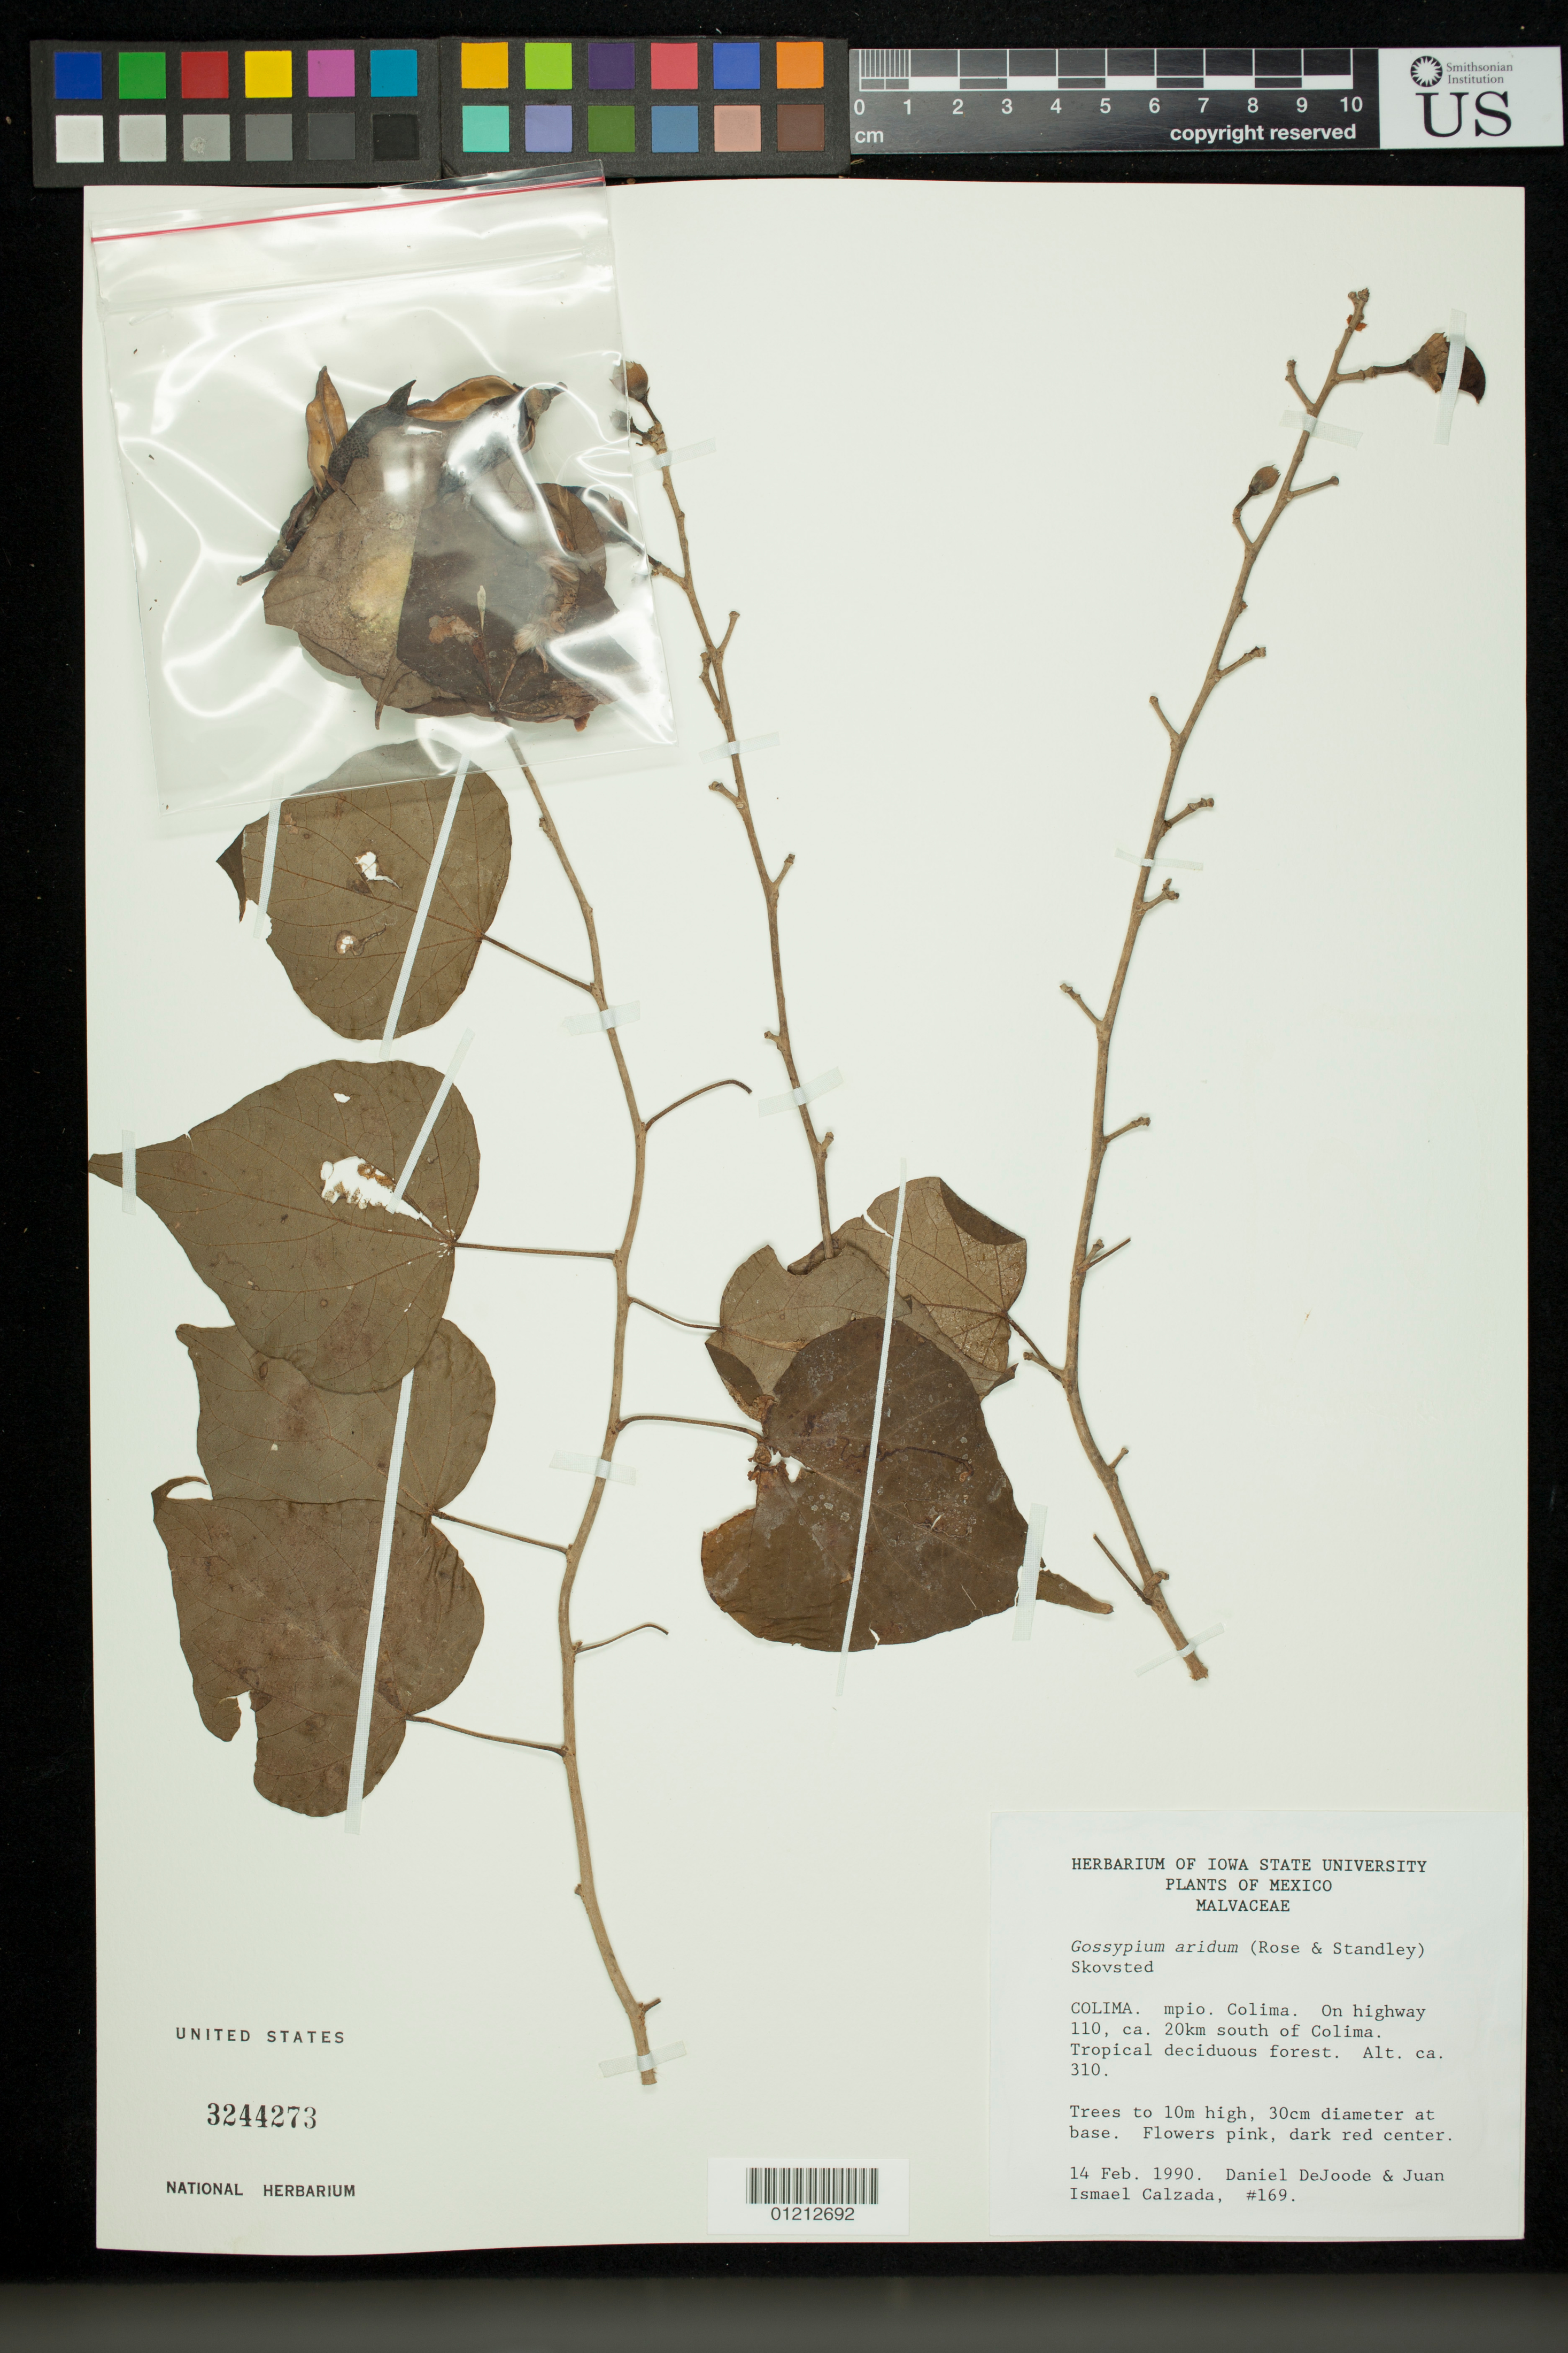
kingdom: Plantae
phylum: Tracheophyta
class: Magnoliopsida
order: Malvales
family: Malvaceae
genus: Gossypium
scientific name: Gossypium aridum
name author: (Rose & Standl.) Skovsted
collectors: D. DeJoode & J. I. Calzada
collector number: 169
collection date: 1990-02-14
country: Mexico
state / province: Colima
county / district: Colima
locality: On highway 110 ca. 20 km south of Colima.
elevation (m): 310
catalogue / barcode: US 3244273